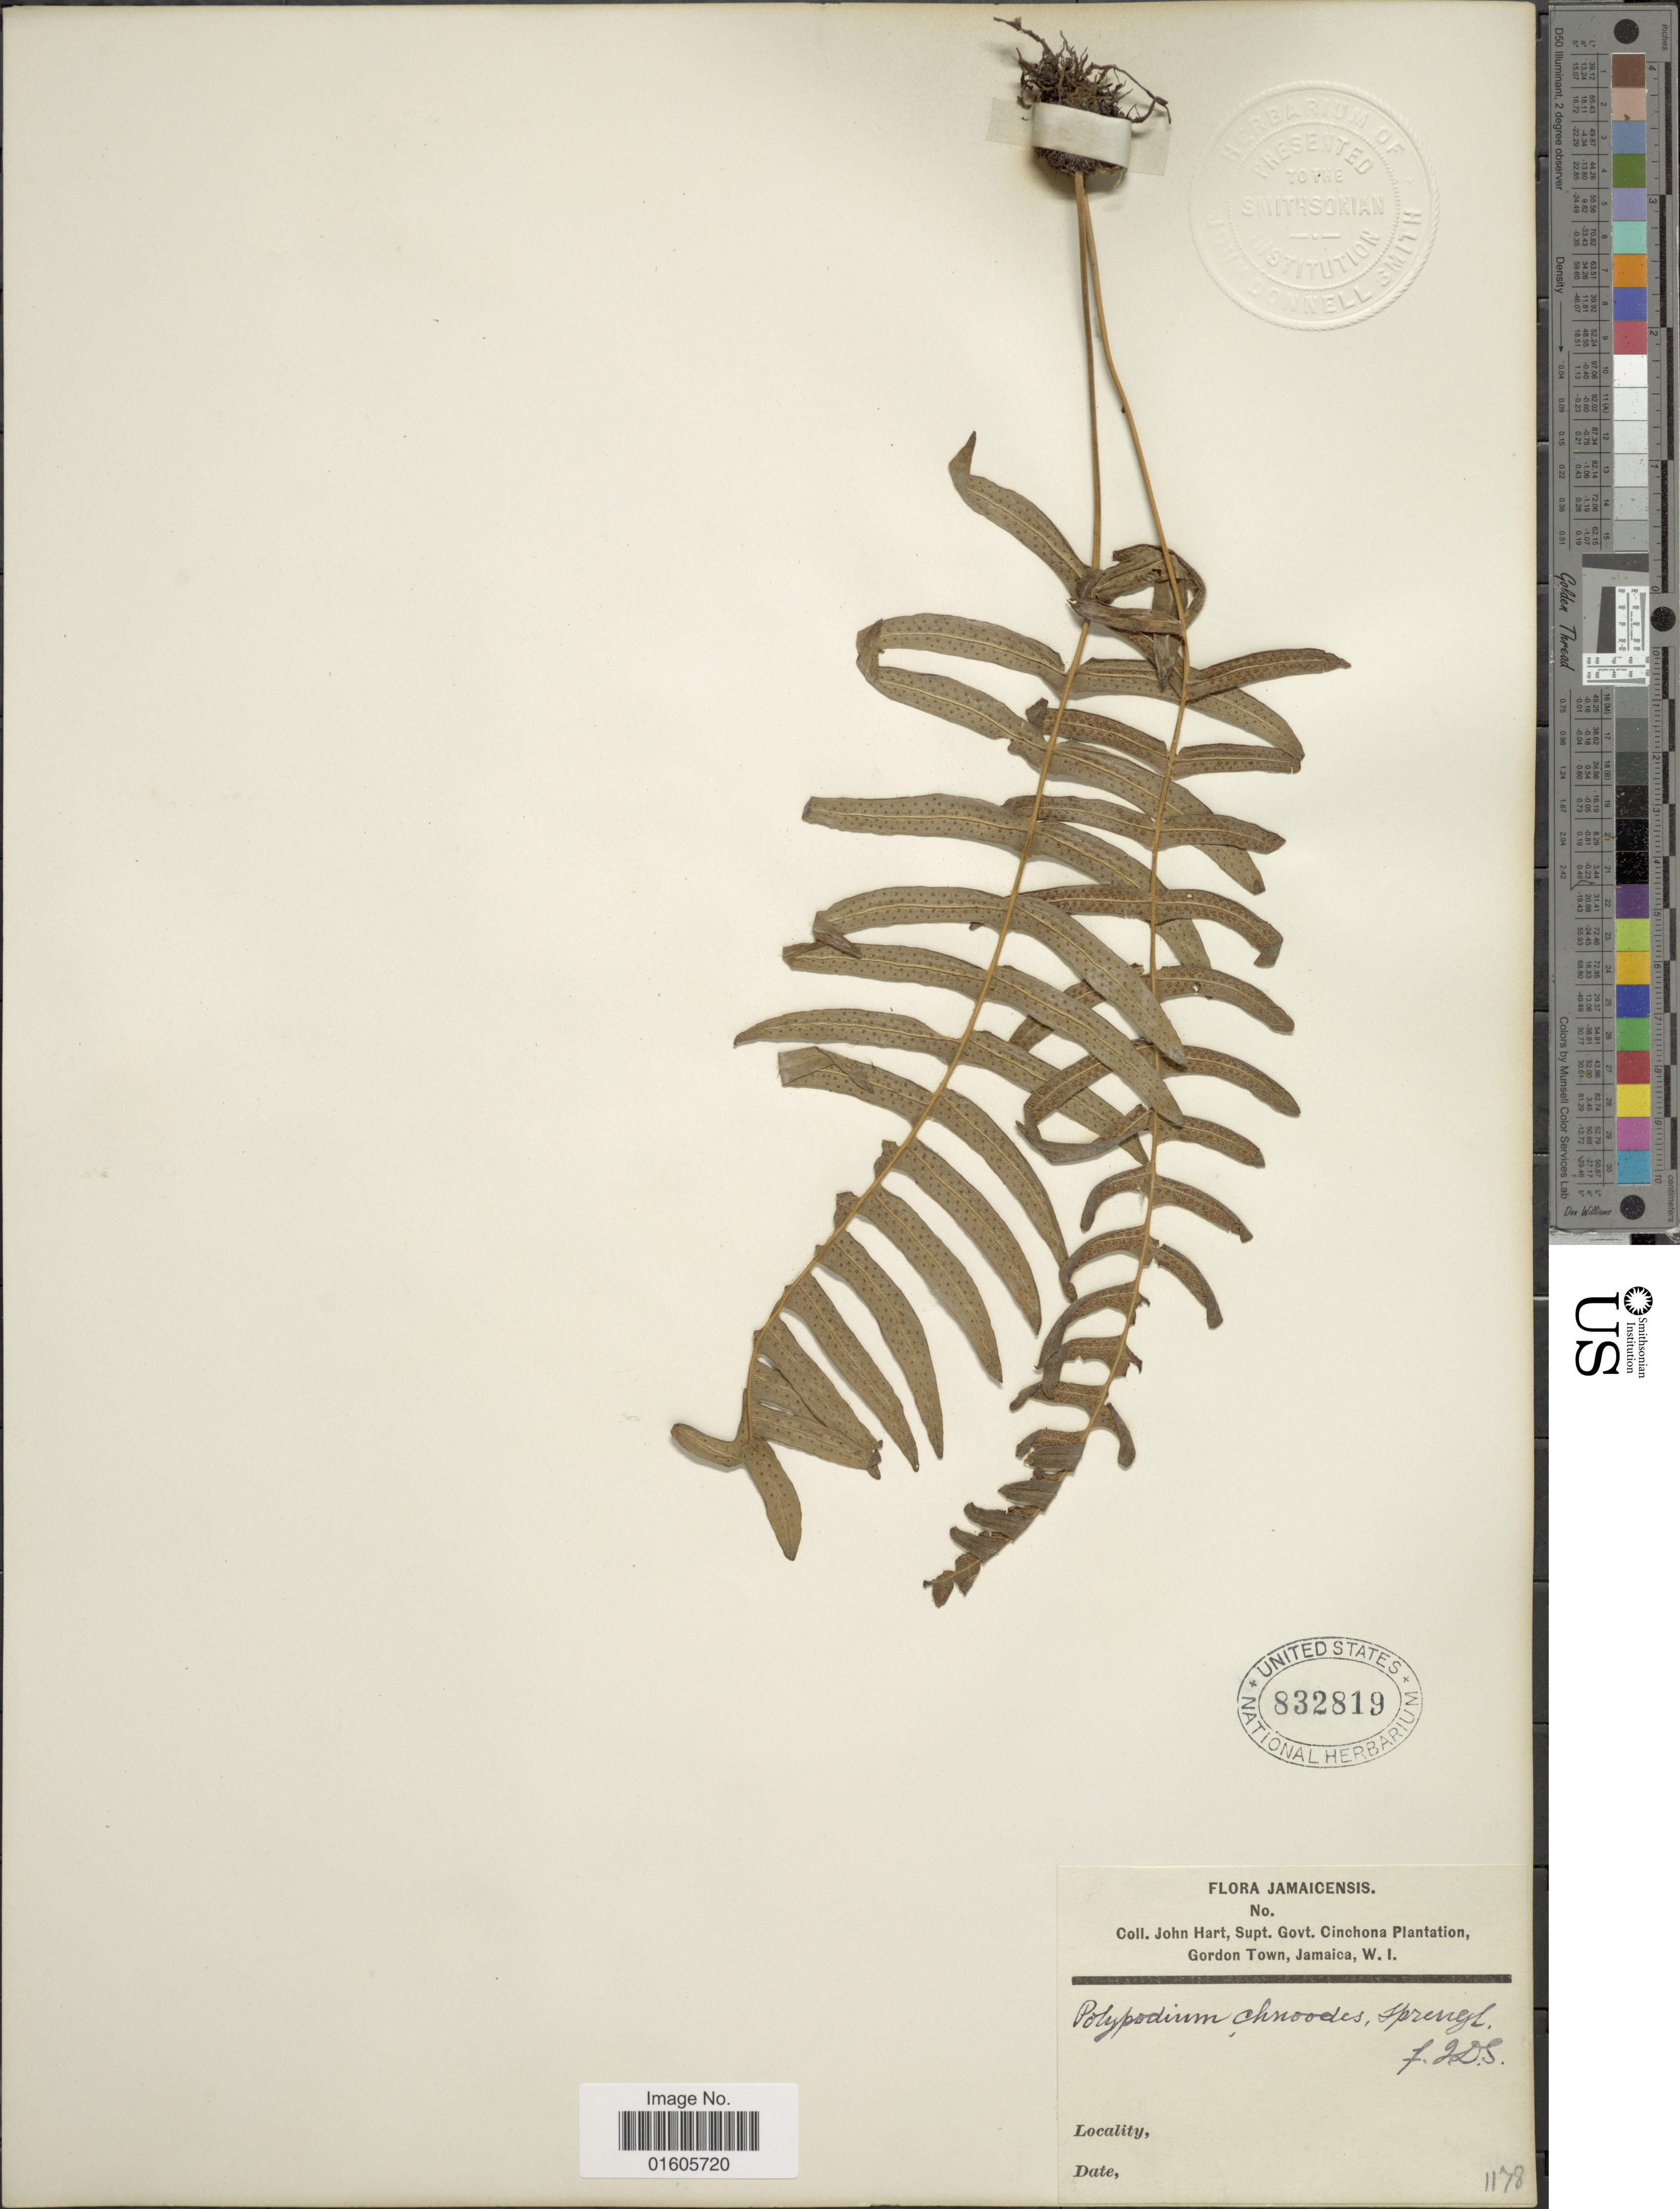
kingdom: Plantae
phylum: Tracheophyta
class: Polypodiopsida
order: Polypodiales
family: Polypodiaceae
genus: Serpocaulon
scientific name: Serpocaulon dissimile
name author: (L.) A.R. Sm.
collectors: J. H. Hart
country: Jamaica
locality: Gordon Town, Jamaica, W.I.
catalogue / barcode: US 832819